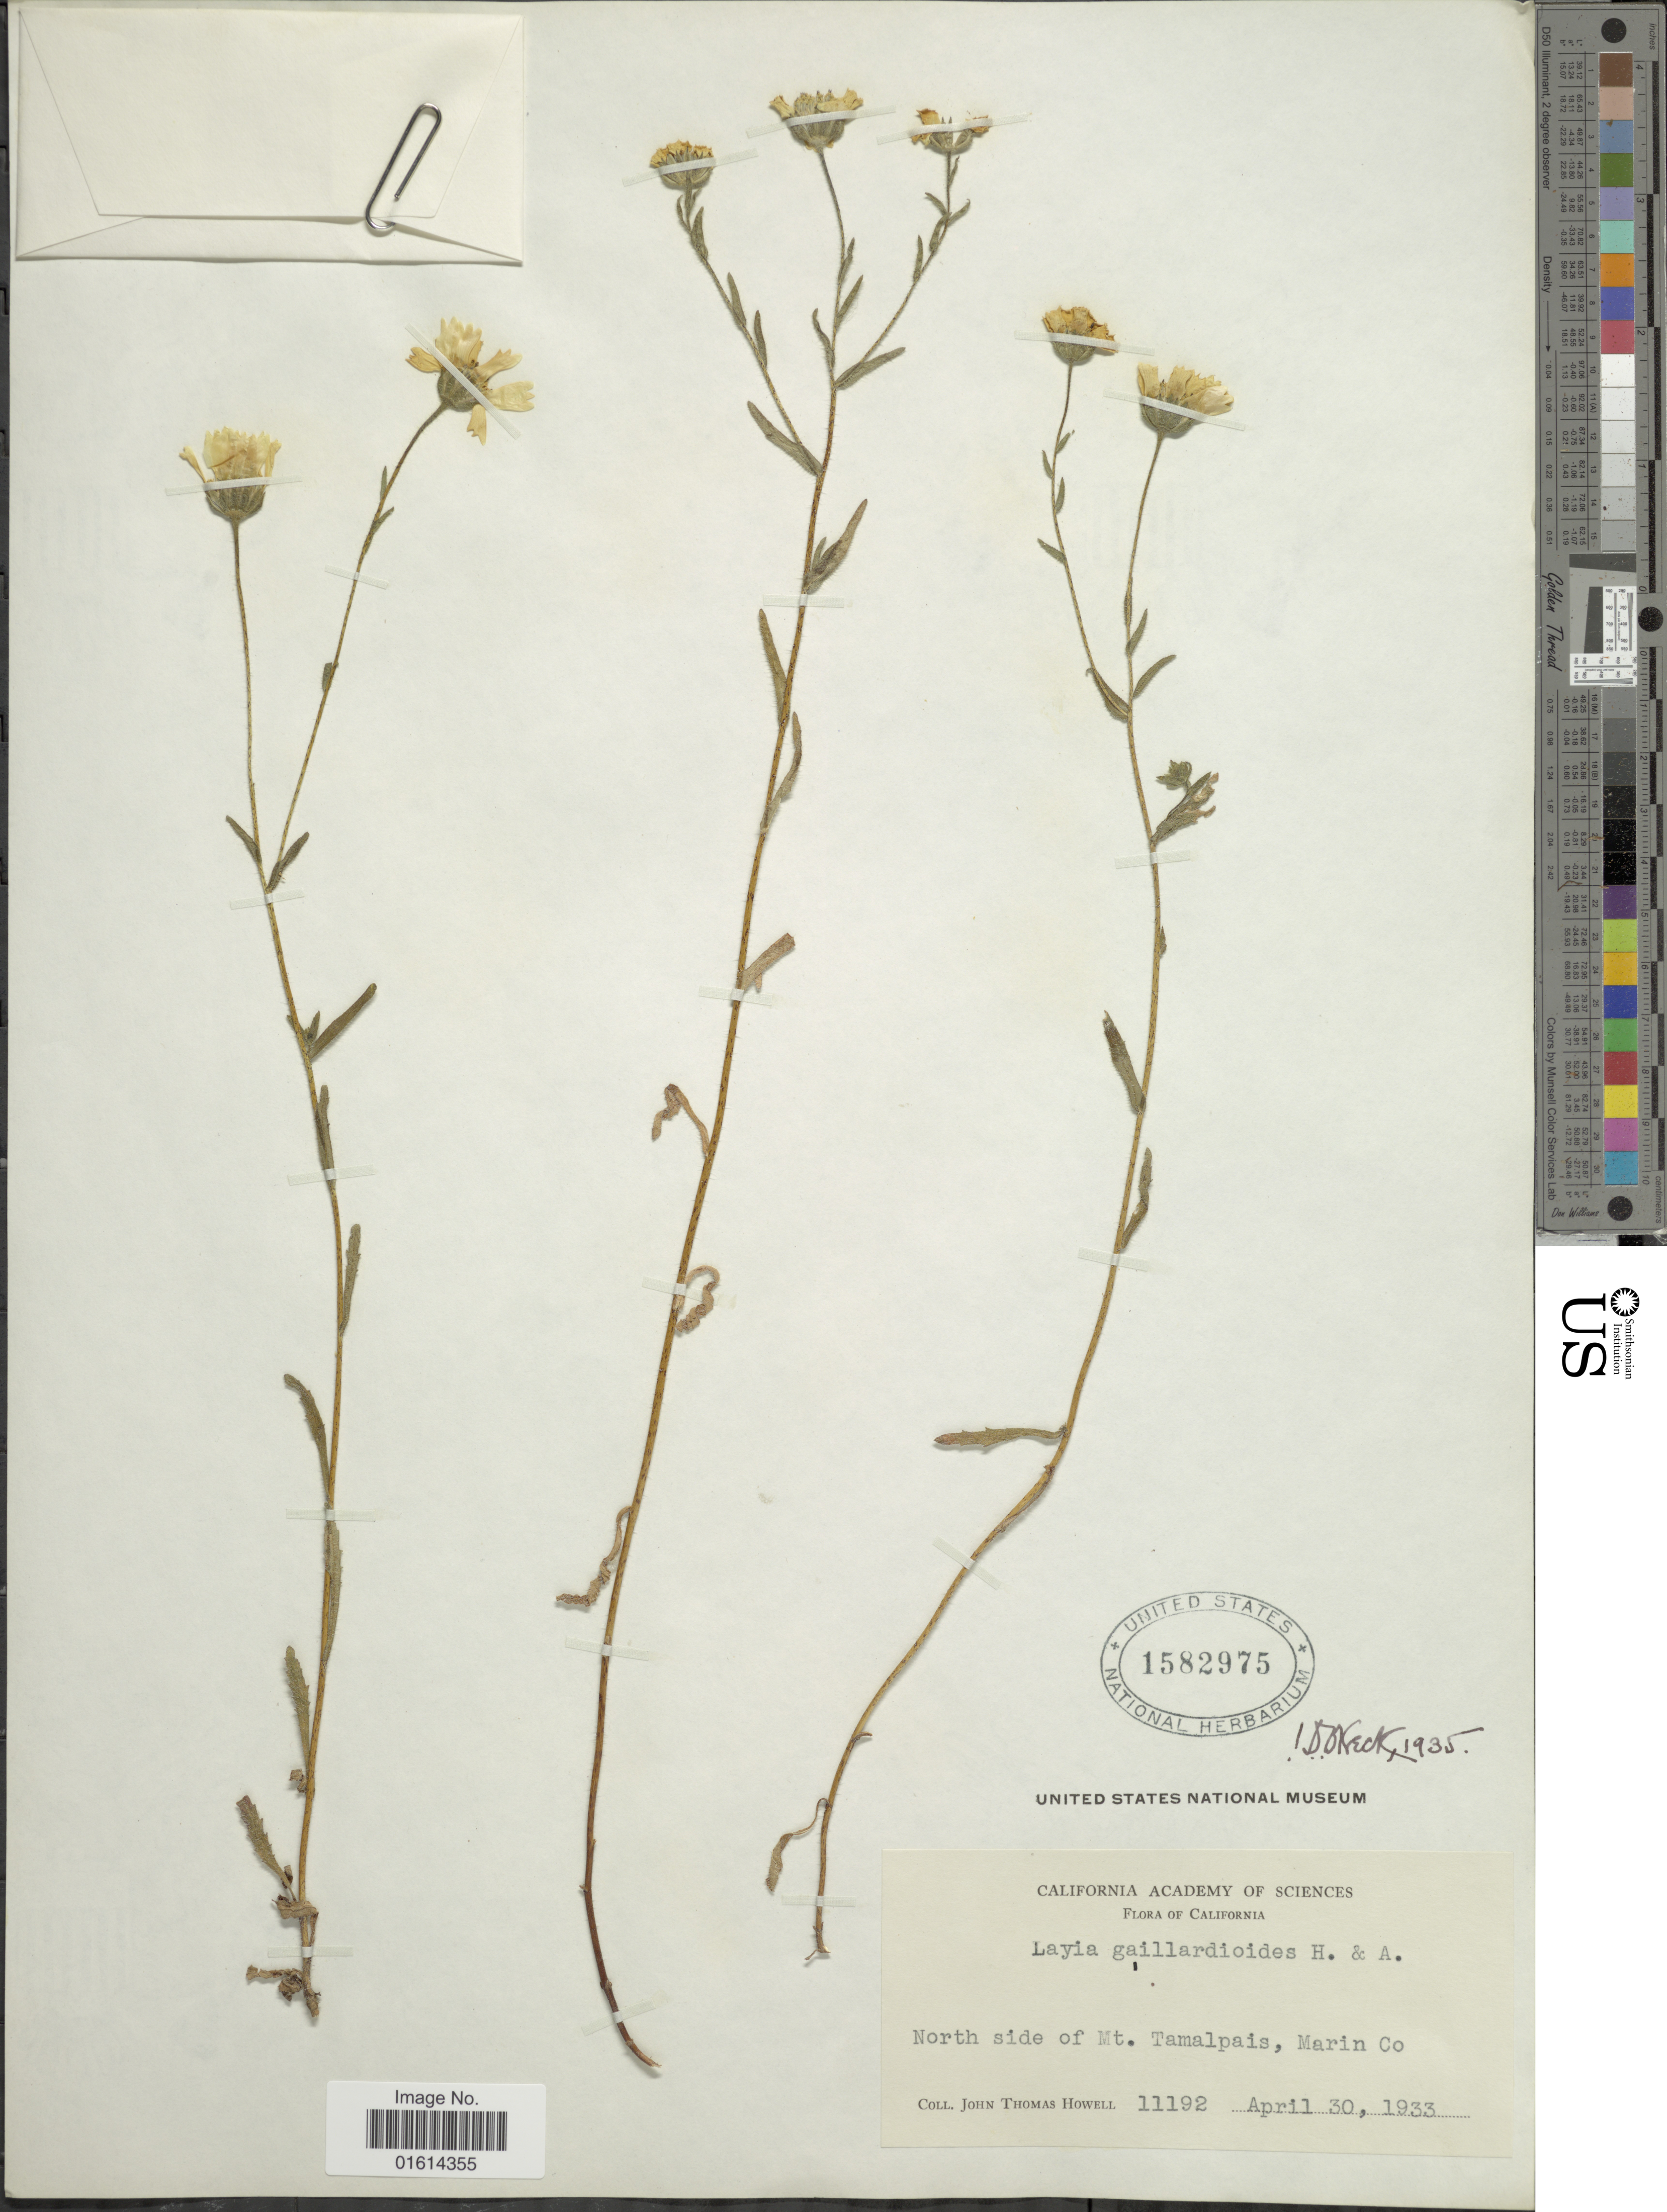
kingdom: Plantae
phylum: Tracheophyta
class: Magnoliopsida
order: Asterales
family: Asteraceae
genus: Layia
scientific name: Layia gaillardioides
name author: (Hook. & Arn.) DC.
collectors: J. T. Howell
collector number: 11192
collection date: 1933-04-30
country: United States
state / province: California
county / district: Marin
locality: North side of Mt. Tamalpais, Marin Co.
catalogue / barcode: US 1582975